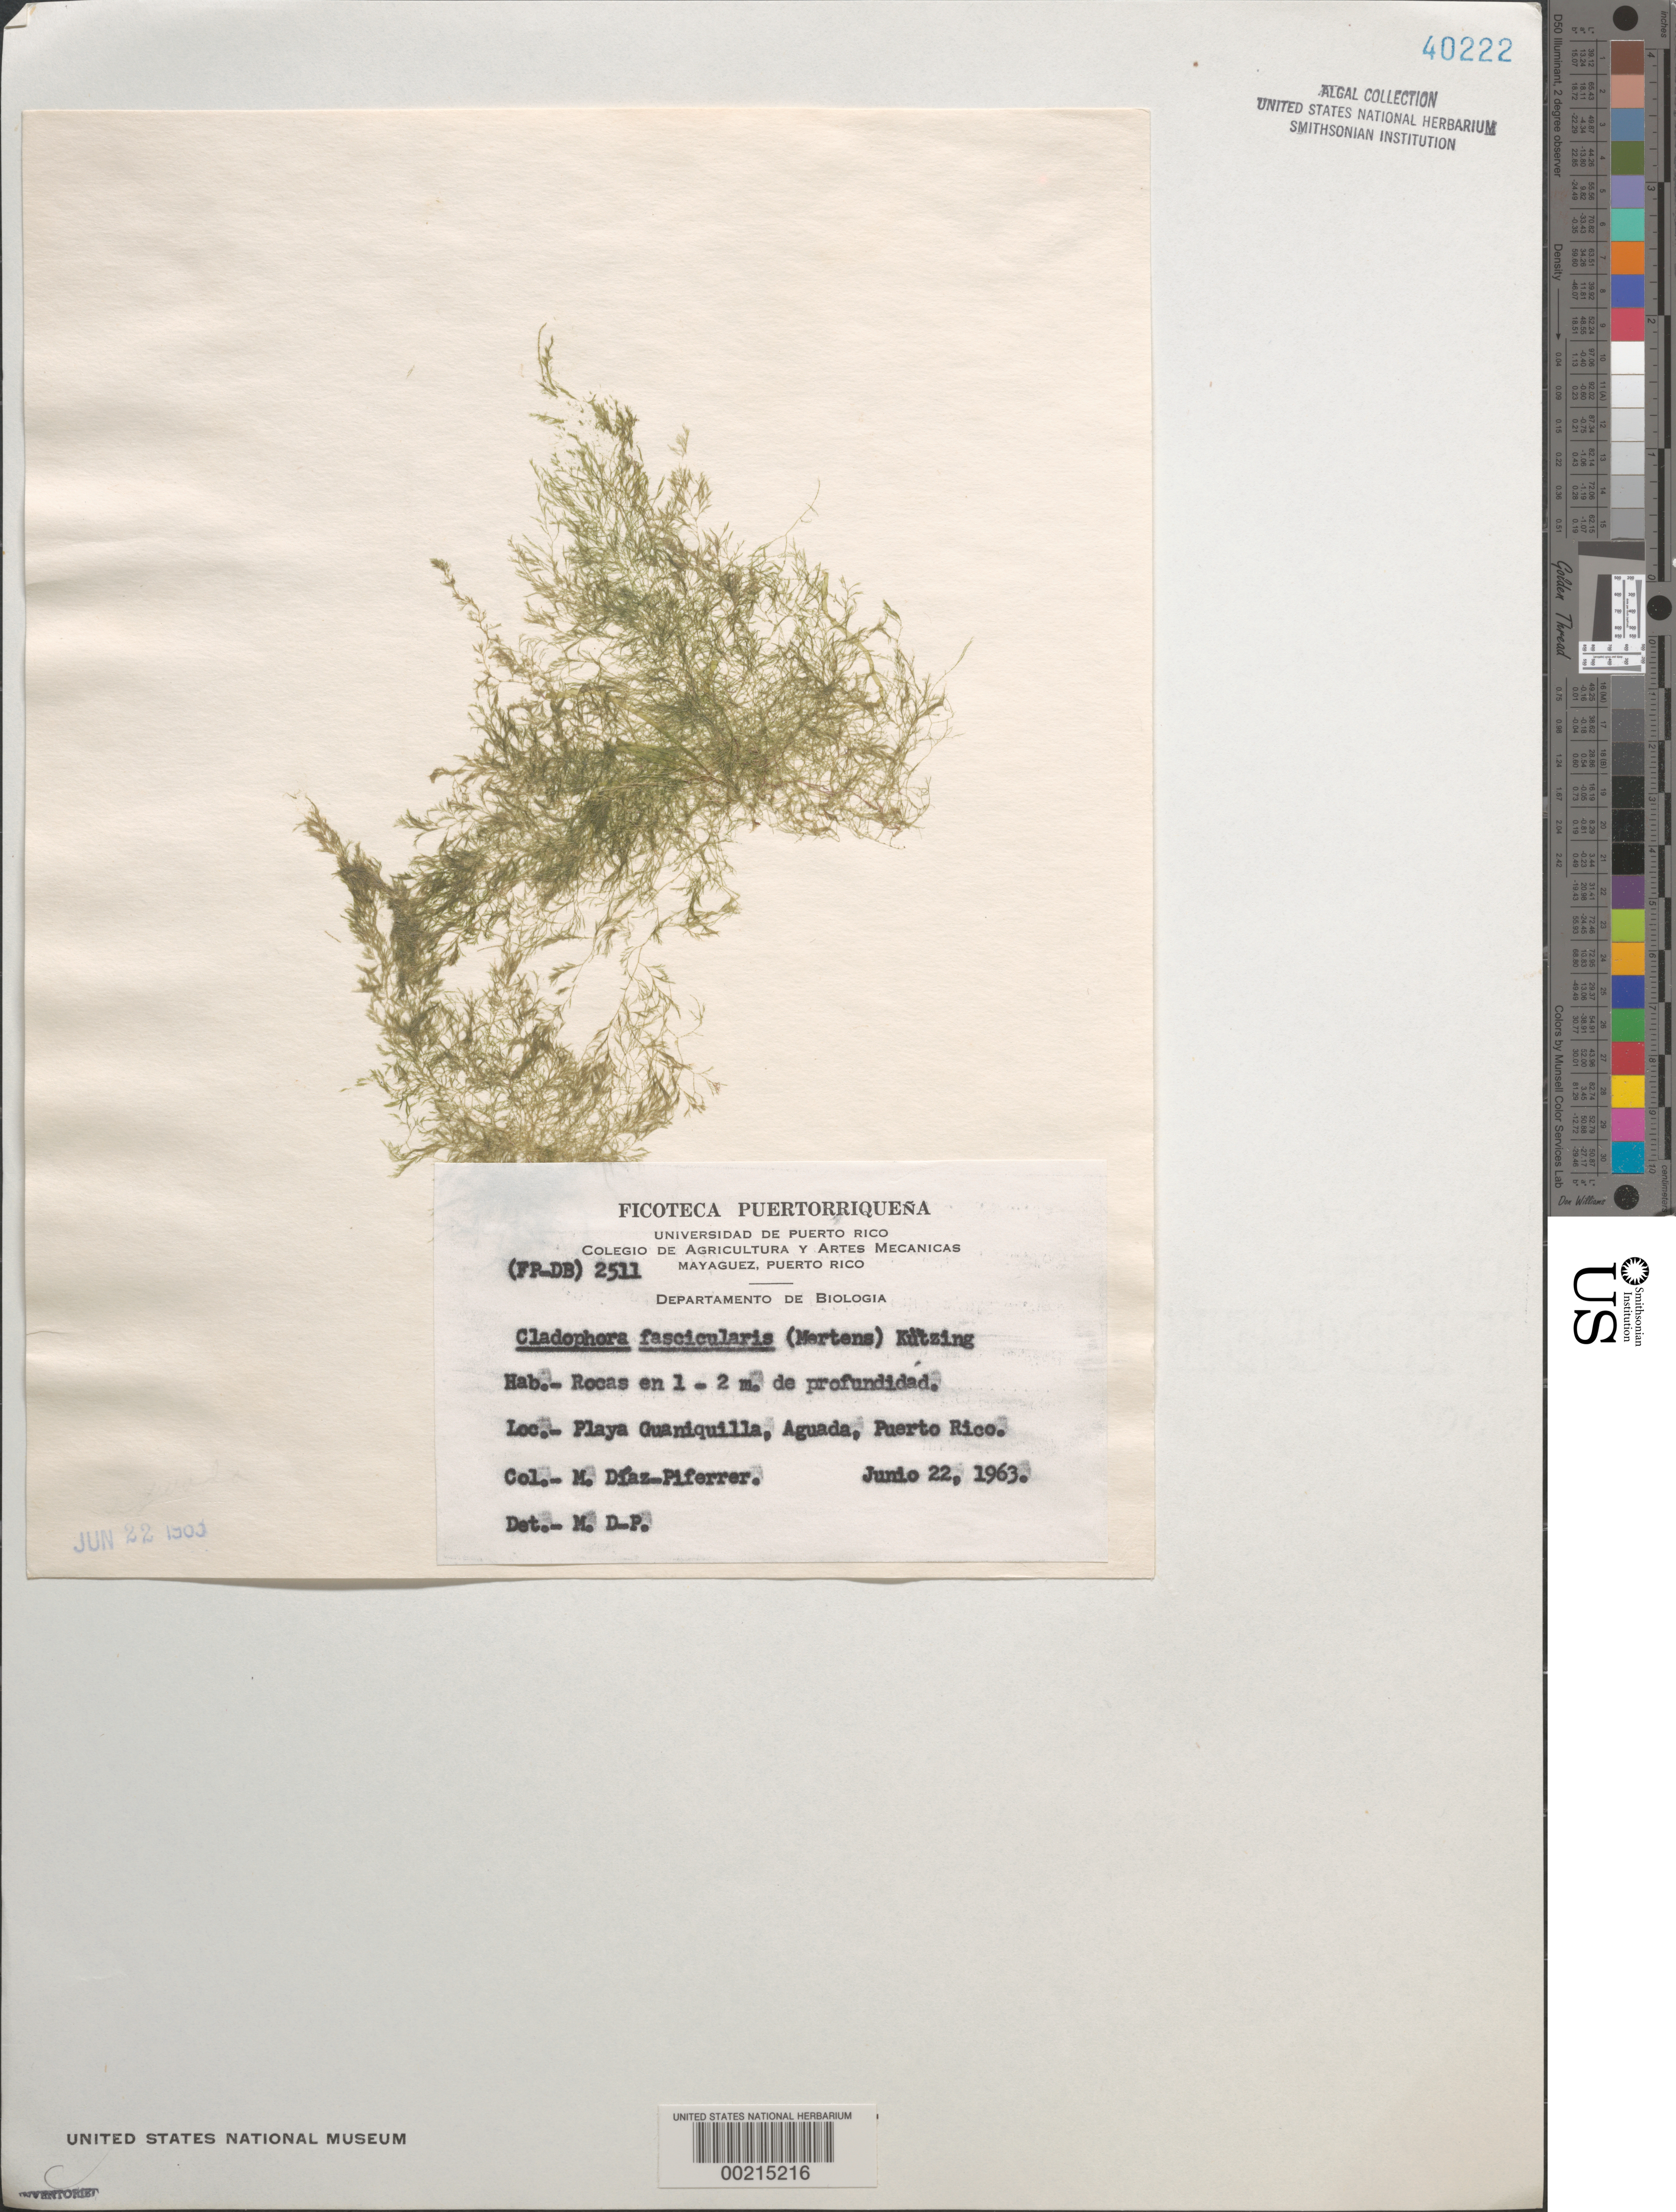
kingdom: Plantae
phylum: Chlorophyta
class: Ulvophyceae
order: Bryopsidales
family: Caulerpaceae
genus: Caulerpa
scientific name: Caulerpa chemnitzia var. vanbossae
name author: (Setch. & N.L. Gardner) Fern.-Garcia & Riosm.-Rod.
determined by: Algae name updating Project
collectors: M. Diaz-Piferrer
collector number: (fp-db) 2511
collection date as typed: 22 Jun 1963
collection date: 1963-06-22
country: Puerto Rico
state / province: Aguada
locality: Playa Guaniquilla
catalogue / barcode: US 40222